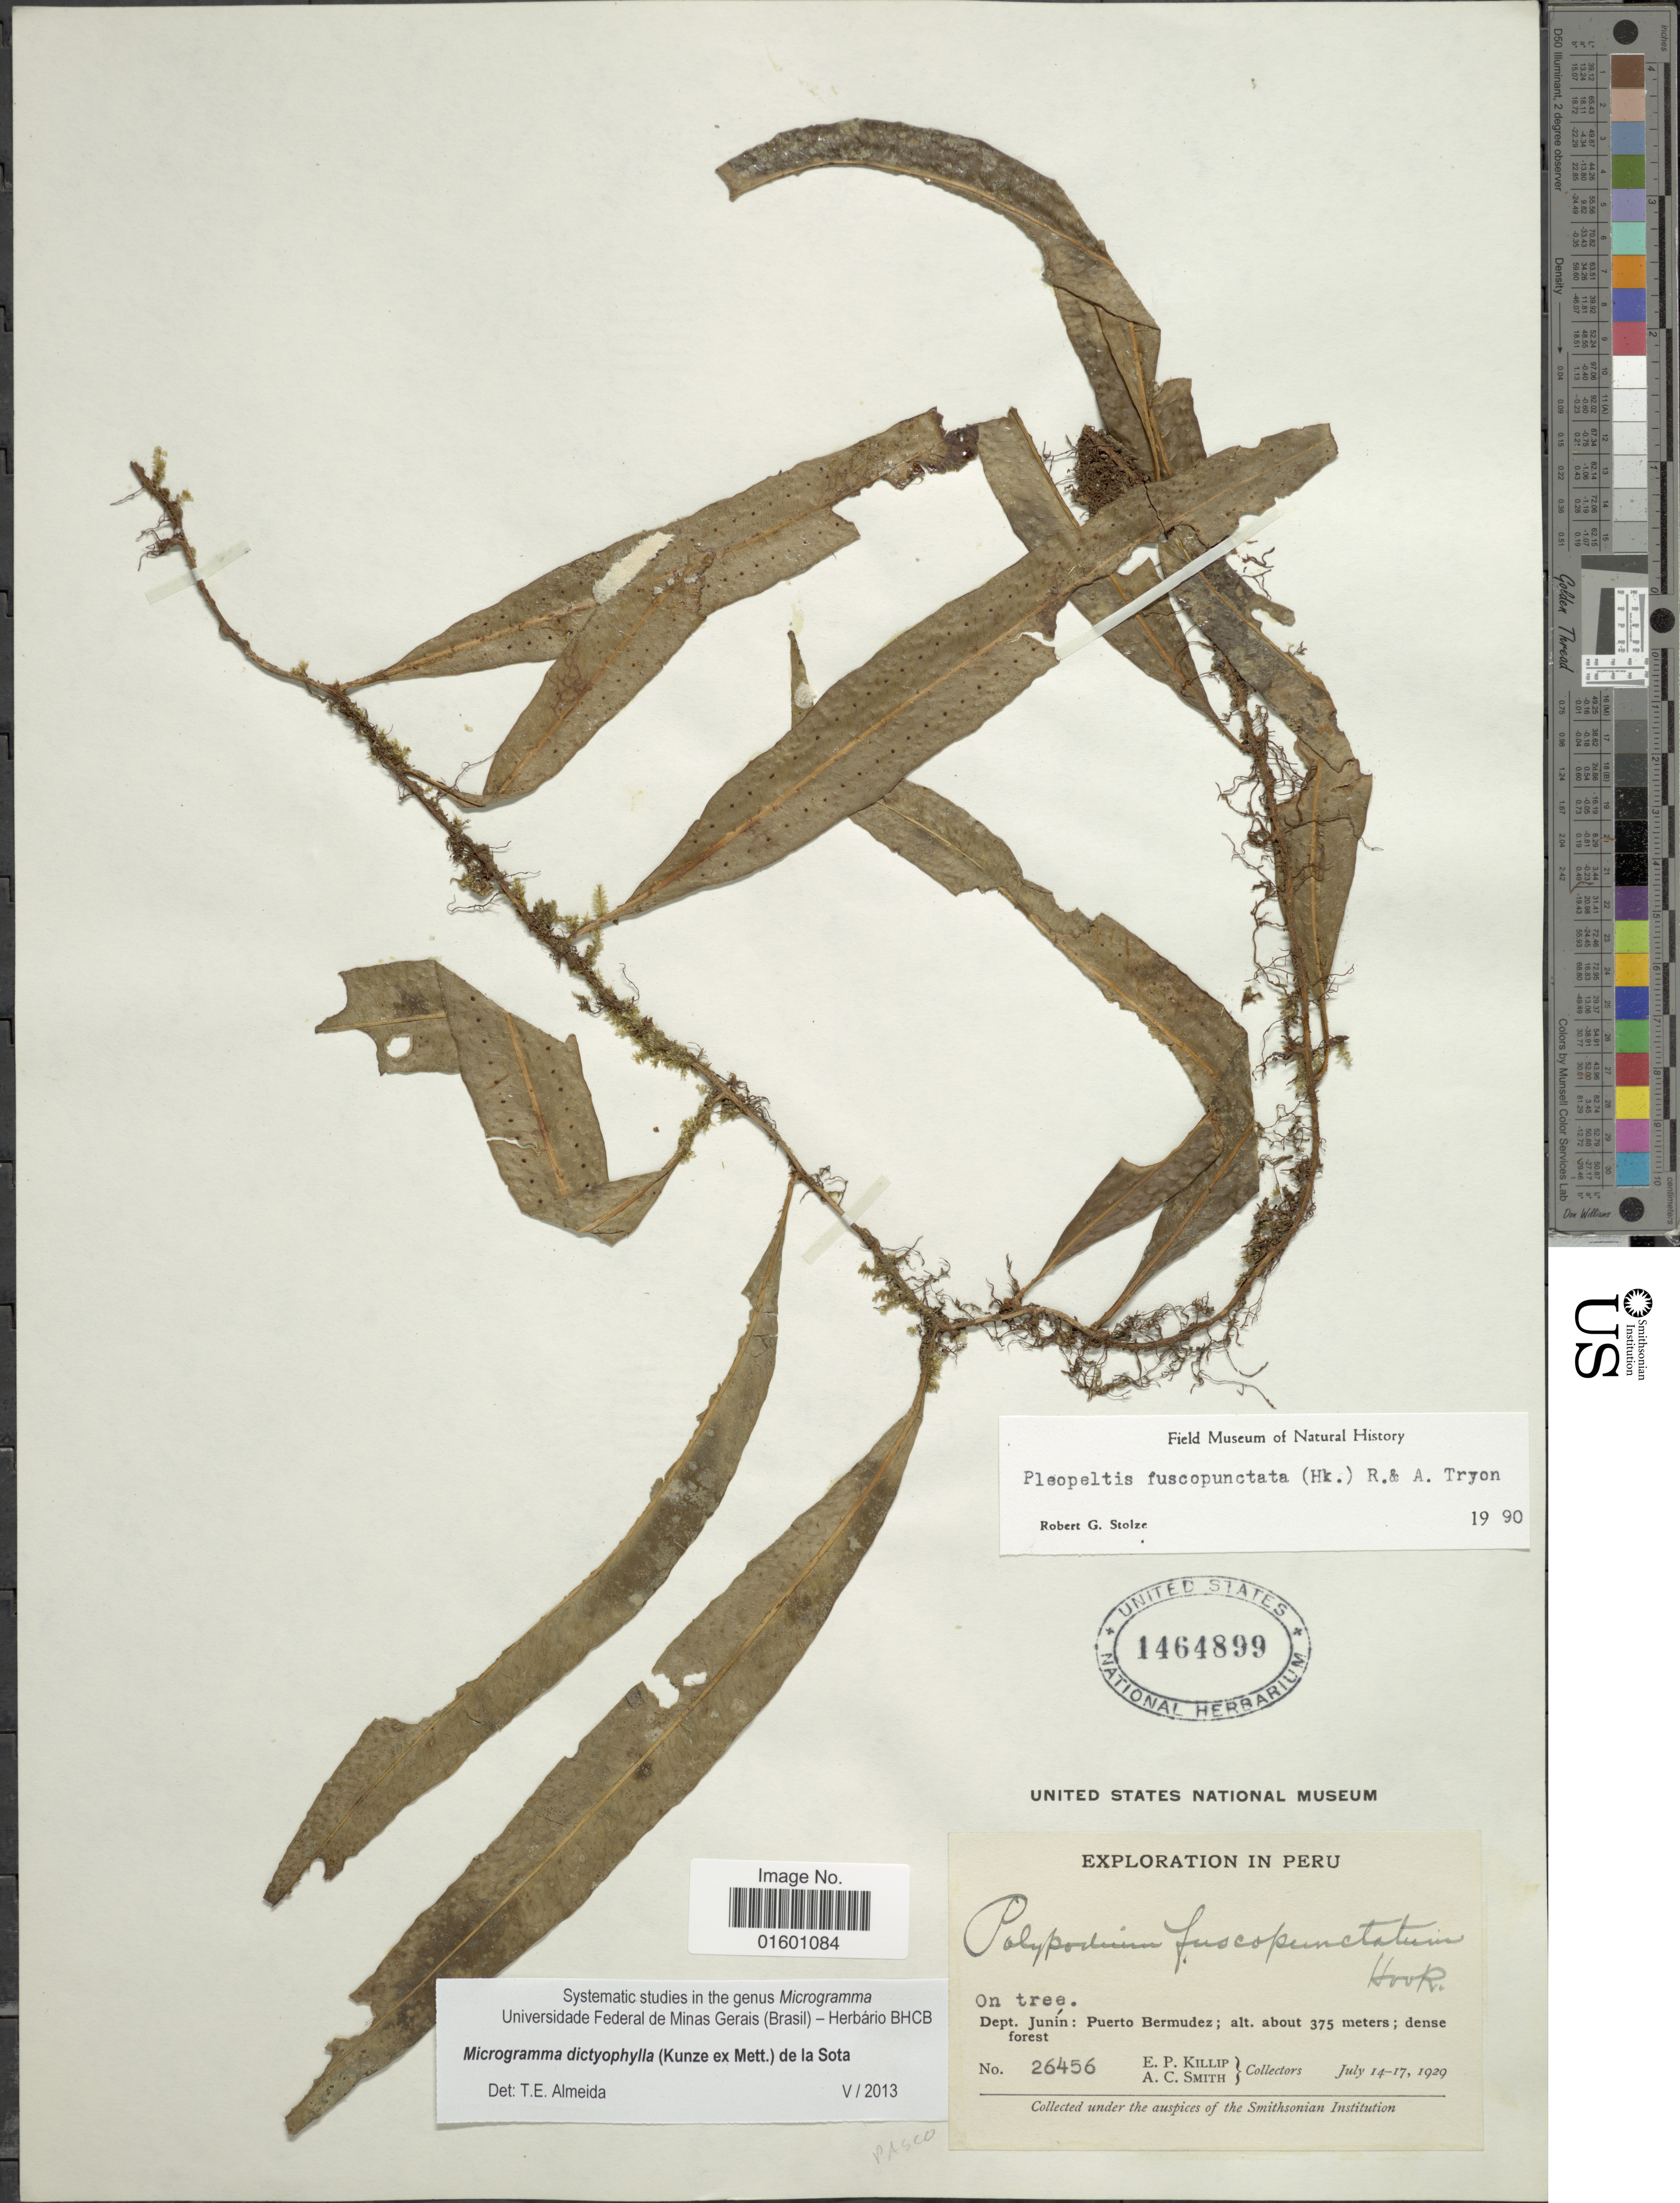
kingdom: Plantae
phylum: Tracheophyta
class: Polypodiopsida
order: Polypodiales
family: Polypodiaceae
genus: Microgramma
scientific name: Microgramma dictyophylla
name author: (Kunze ex Mett.) de la Sota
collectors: E. P. Killip & A. C. Smith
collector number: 26456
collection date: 1929-07-14/1929-07-17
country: Peru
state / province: Junín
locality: Puerto Bermudez; dense forest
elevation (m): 375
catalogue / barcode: US 1464899